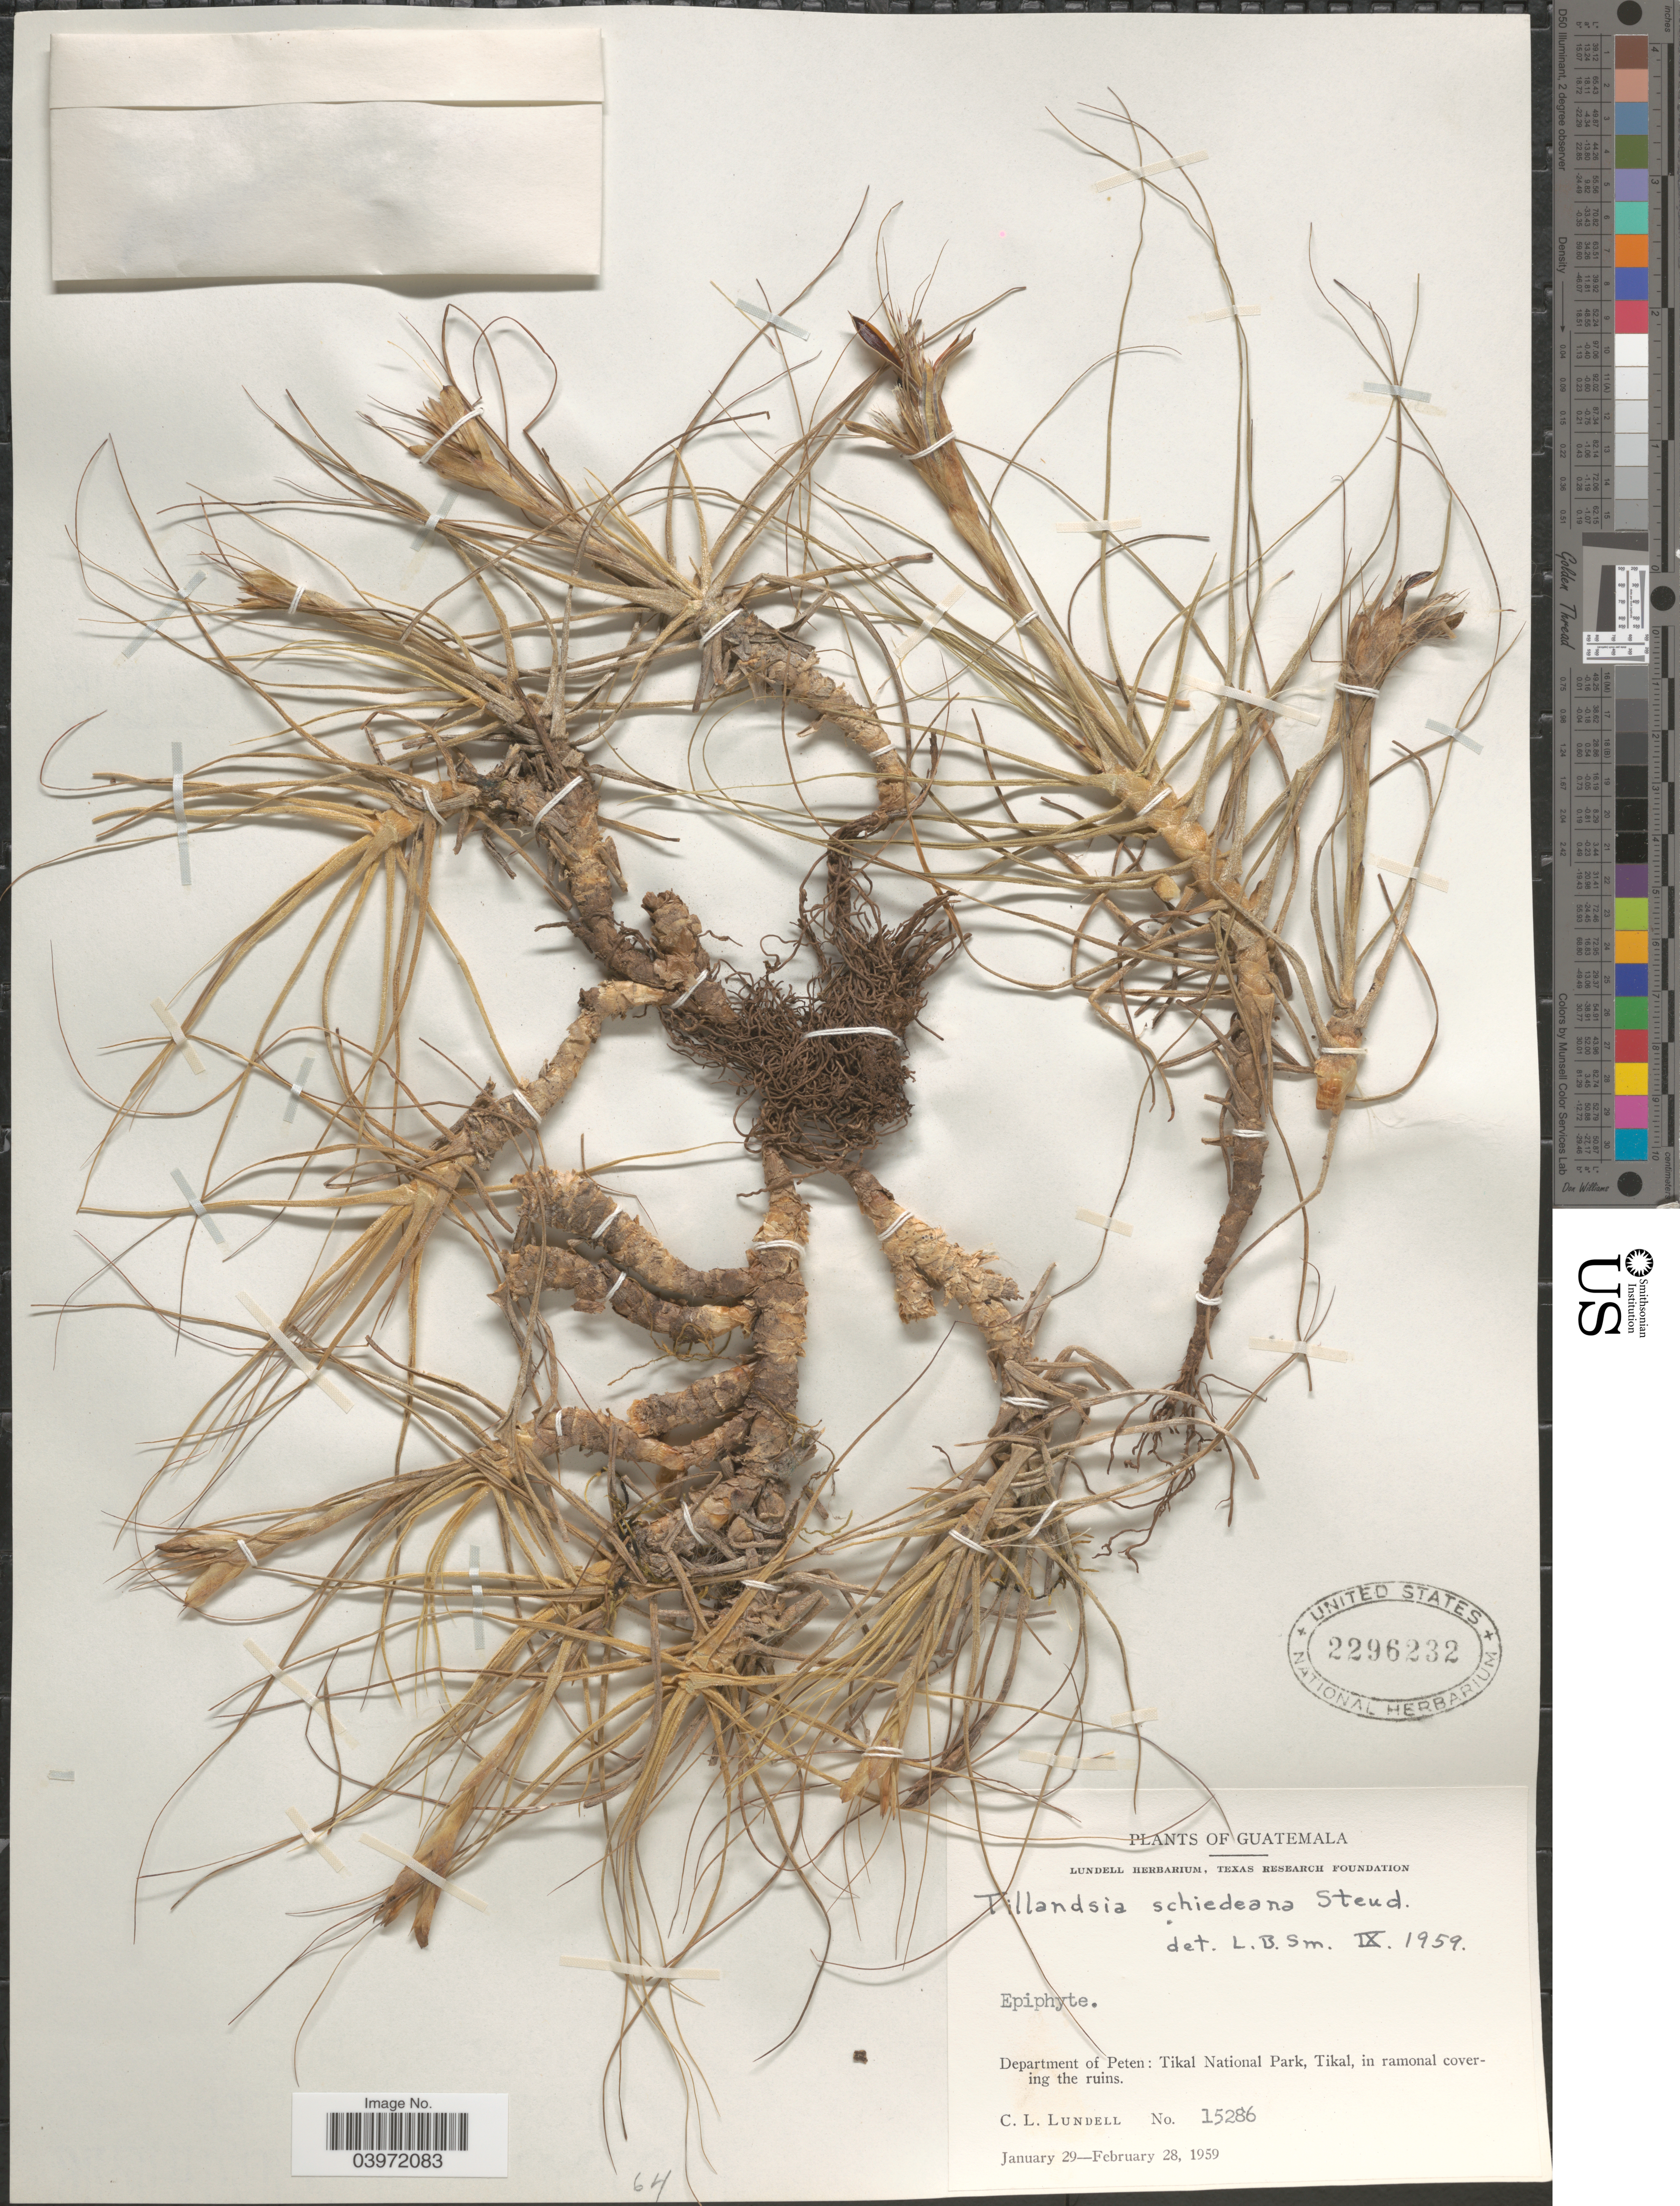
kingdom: Plantae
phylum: Tracheophyta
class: Liliopsida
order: Poales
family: Bromeliaceae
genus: Tillandsia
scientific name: Tillandsia schiedeana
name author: Steud.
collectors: C. L. Lundell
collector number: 15286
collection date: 1959-01-29/1959-02-28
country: Guatemala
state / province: El Peten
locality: Department of Peten: Tikal National Park, Tikal.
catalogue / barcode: US 2296232